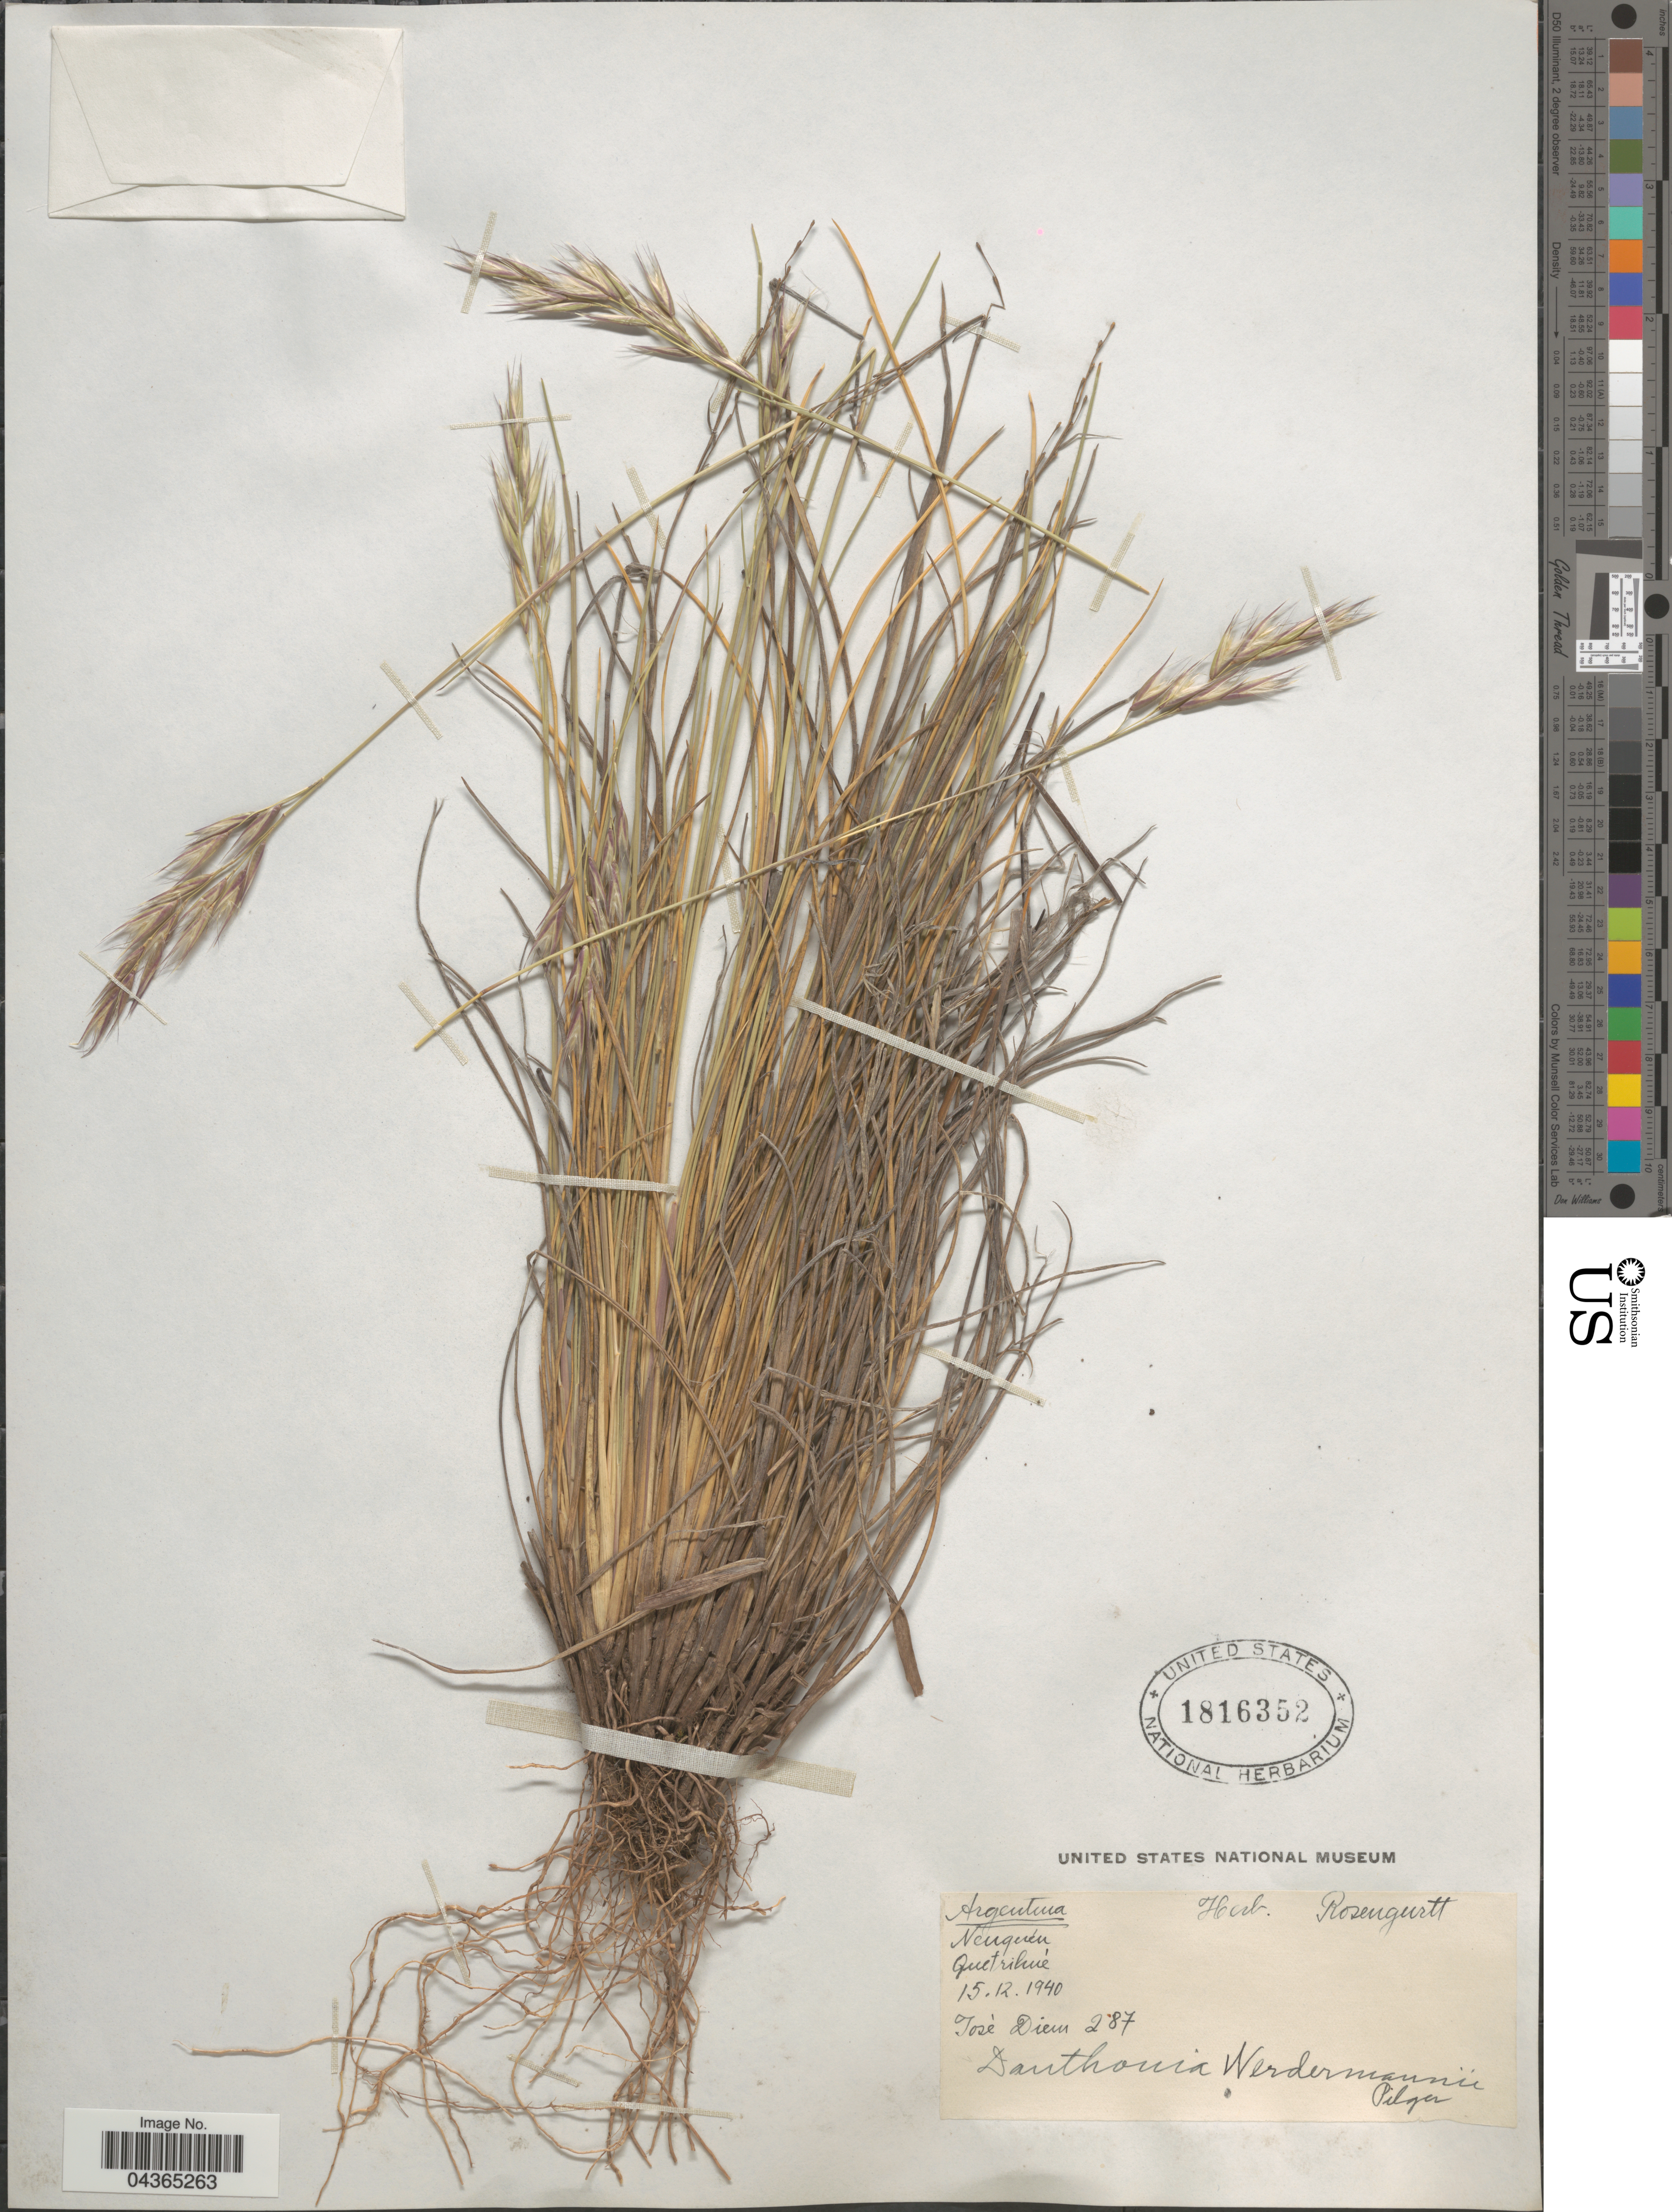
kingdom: Plantae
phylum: Tracheophyta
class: Liliopsida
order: Poales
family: Poaceae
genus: Rytidosperma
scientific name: Rytidosperma virescens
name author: (É. Desv.) Nicora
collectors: J. Diem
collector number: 287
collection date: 1940-12-15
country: Argentina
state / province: Neuquen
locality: Quetrihué.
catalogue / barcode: US 1816352